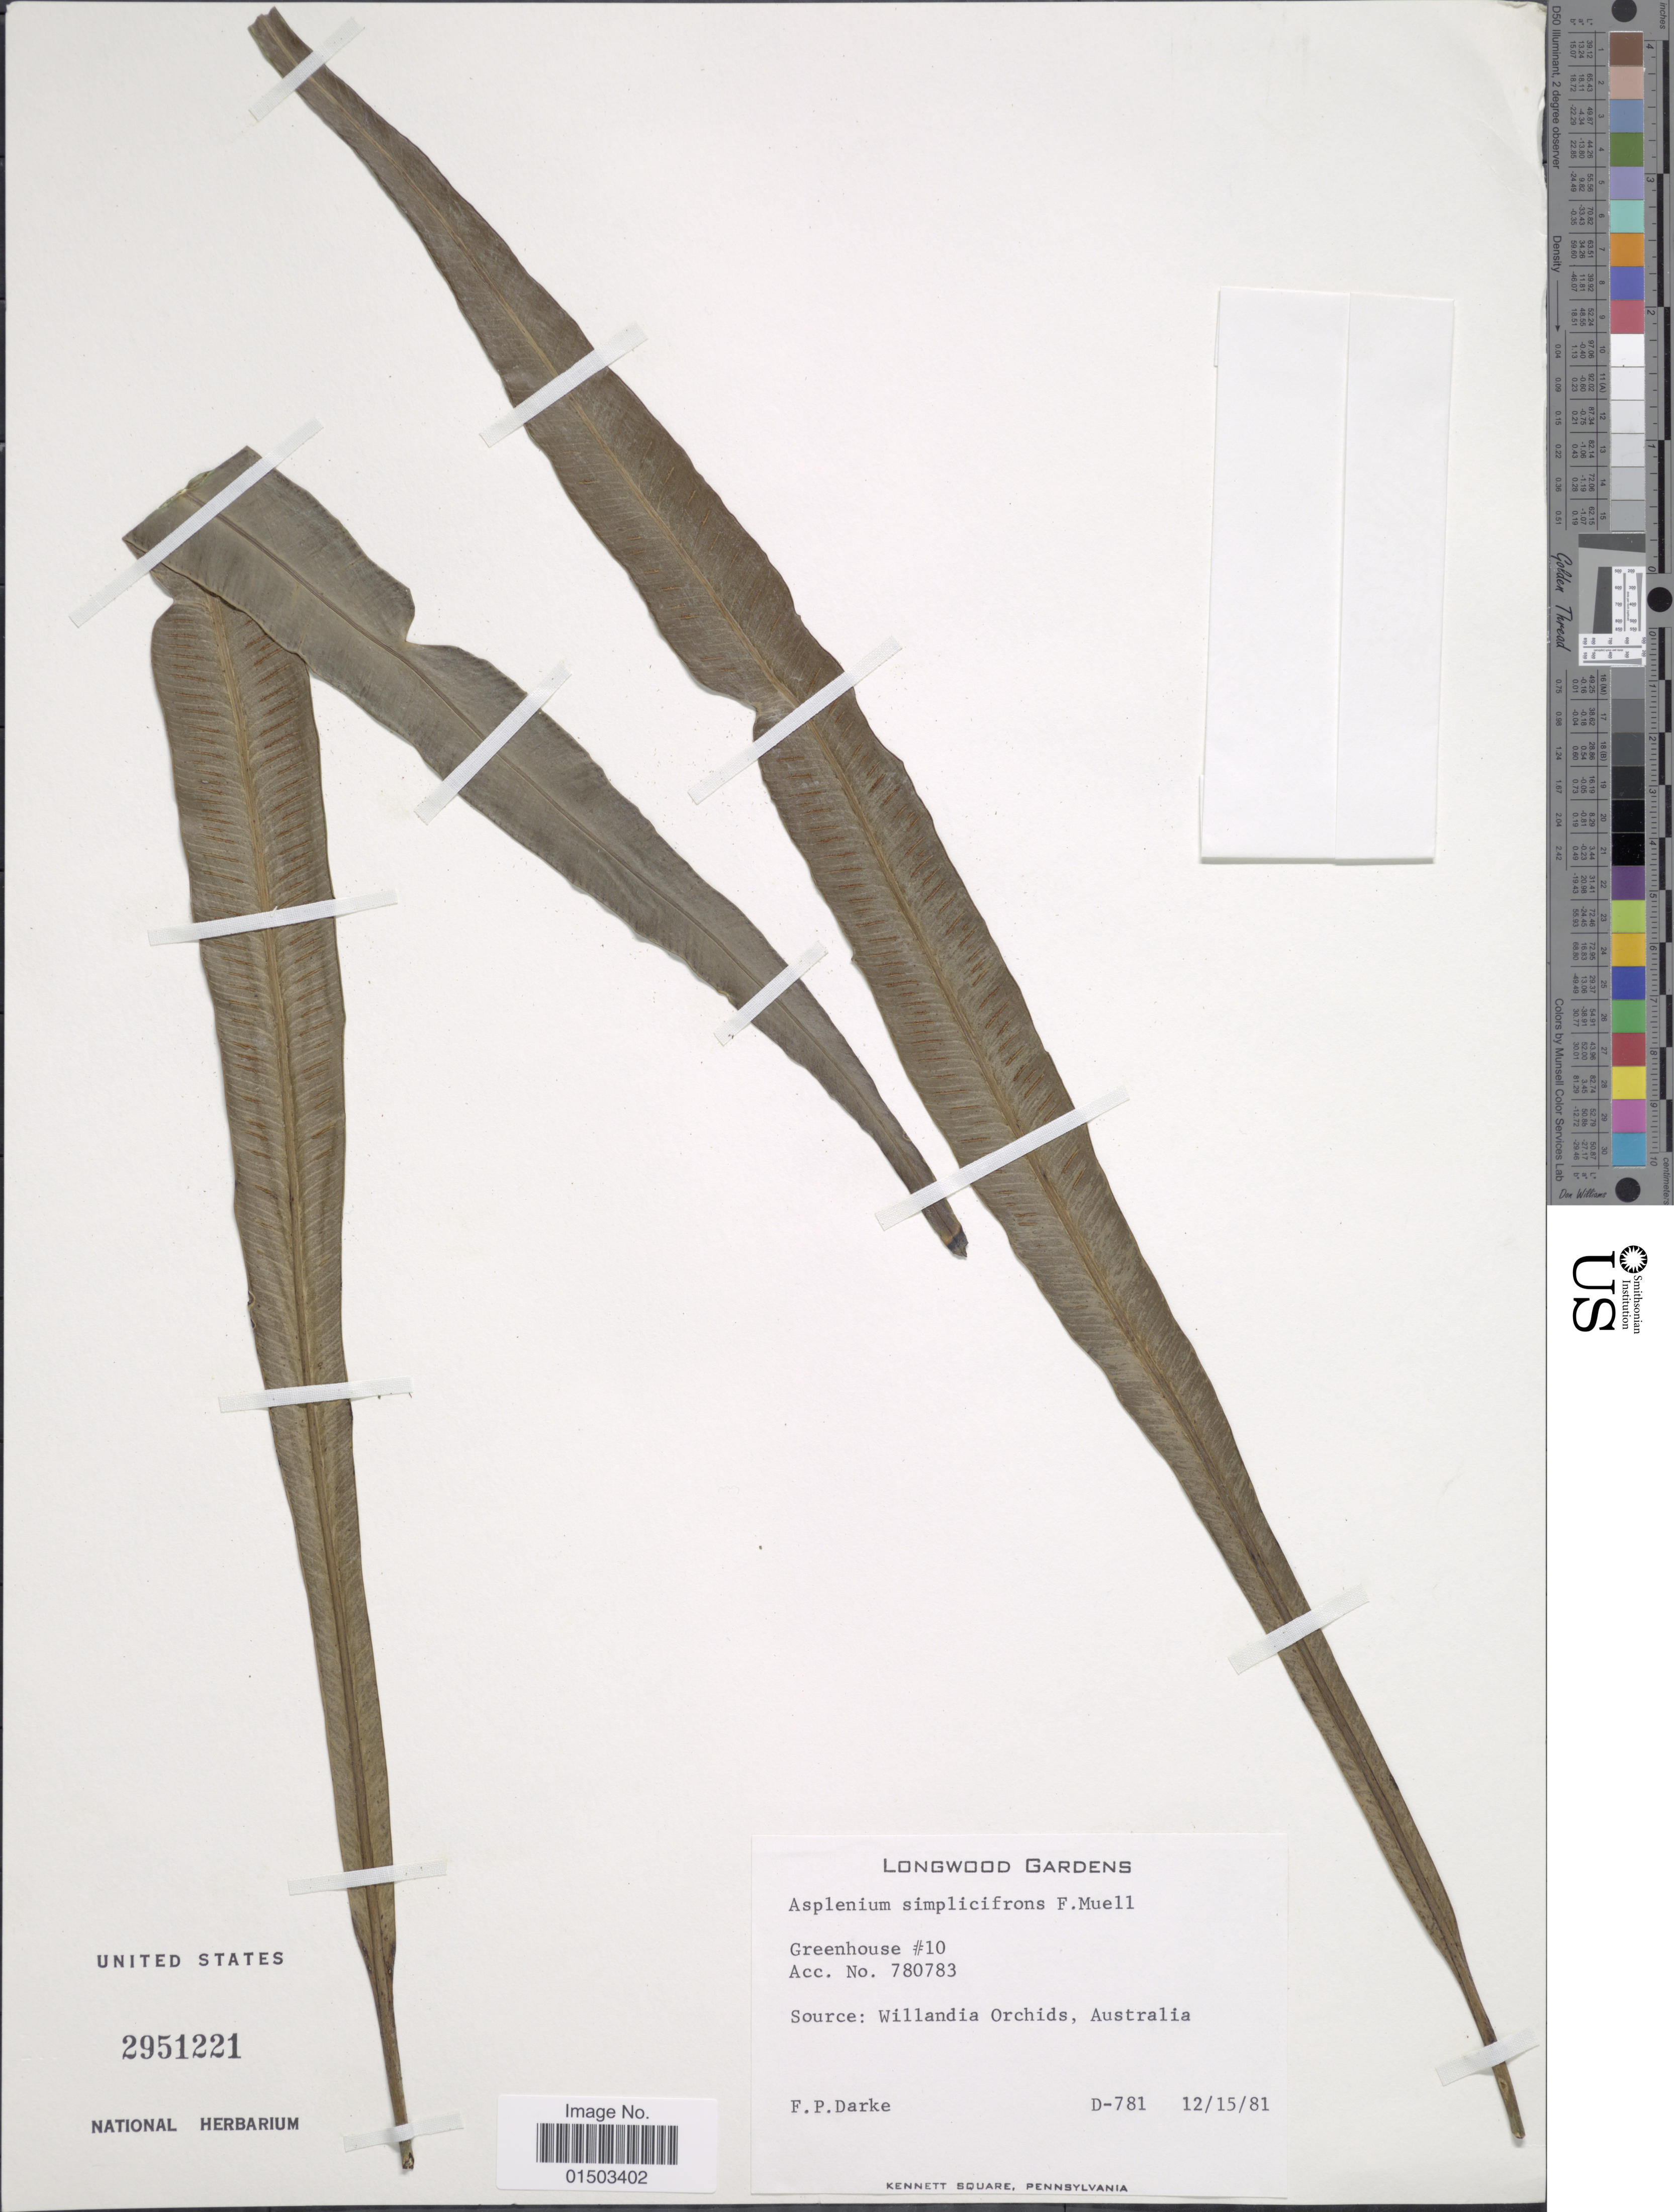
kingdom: Plantae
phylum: Tracheophyta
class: Polypodiopsida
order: Polypodiales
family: Aspleniaceae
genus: Asplenium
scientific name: Asplenium simplicifrons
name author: F. Muell.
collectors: F. Darke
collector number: D-781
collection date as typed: Transcribed d/m/y: 15/12/81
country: United States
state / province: Pennsylvania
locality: Longwood Gardens, Greenhouse #10 Acc. 780783. Kennett Square, Pennsylvania.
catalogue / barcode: US 2951221